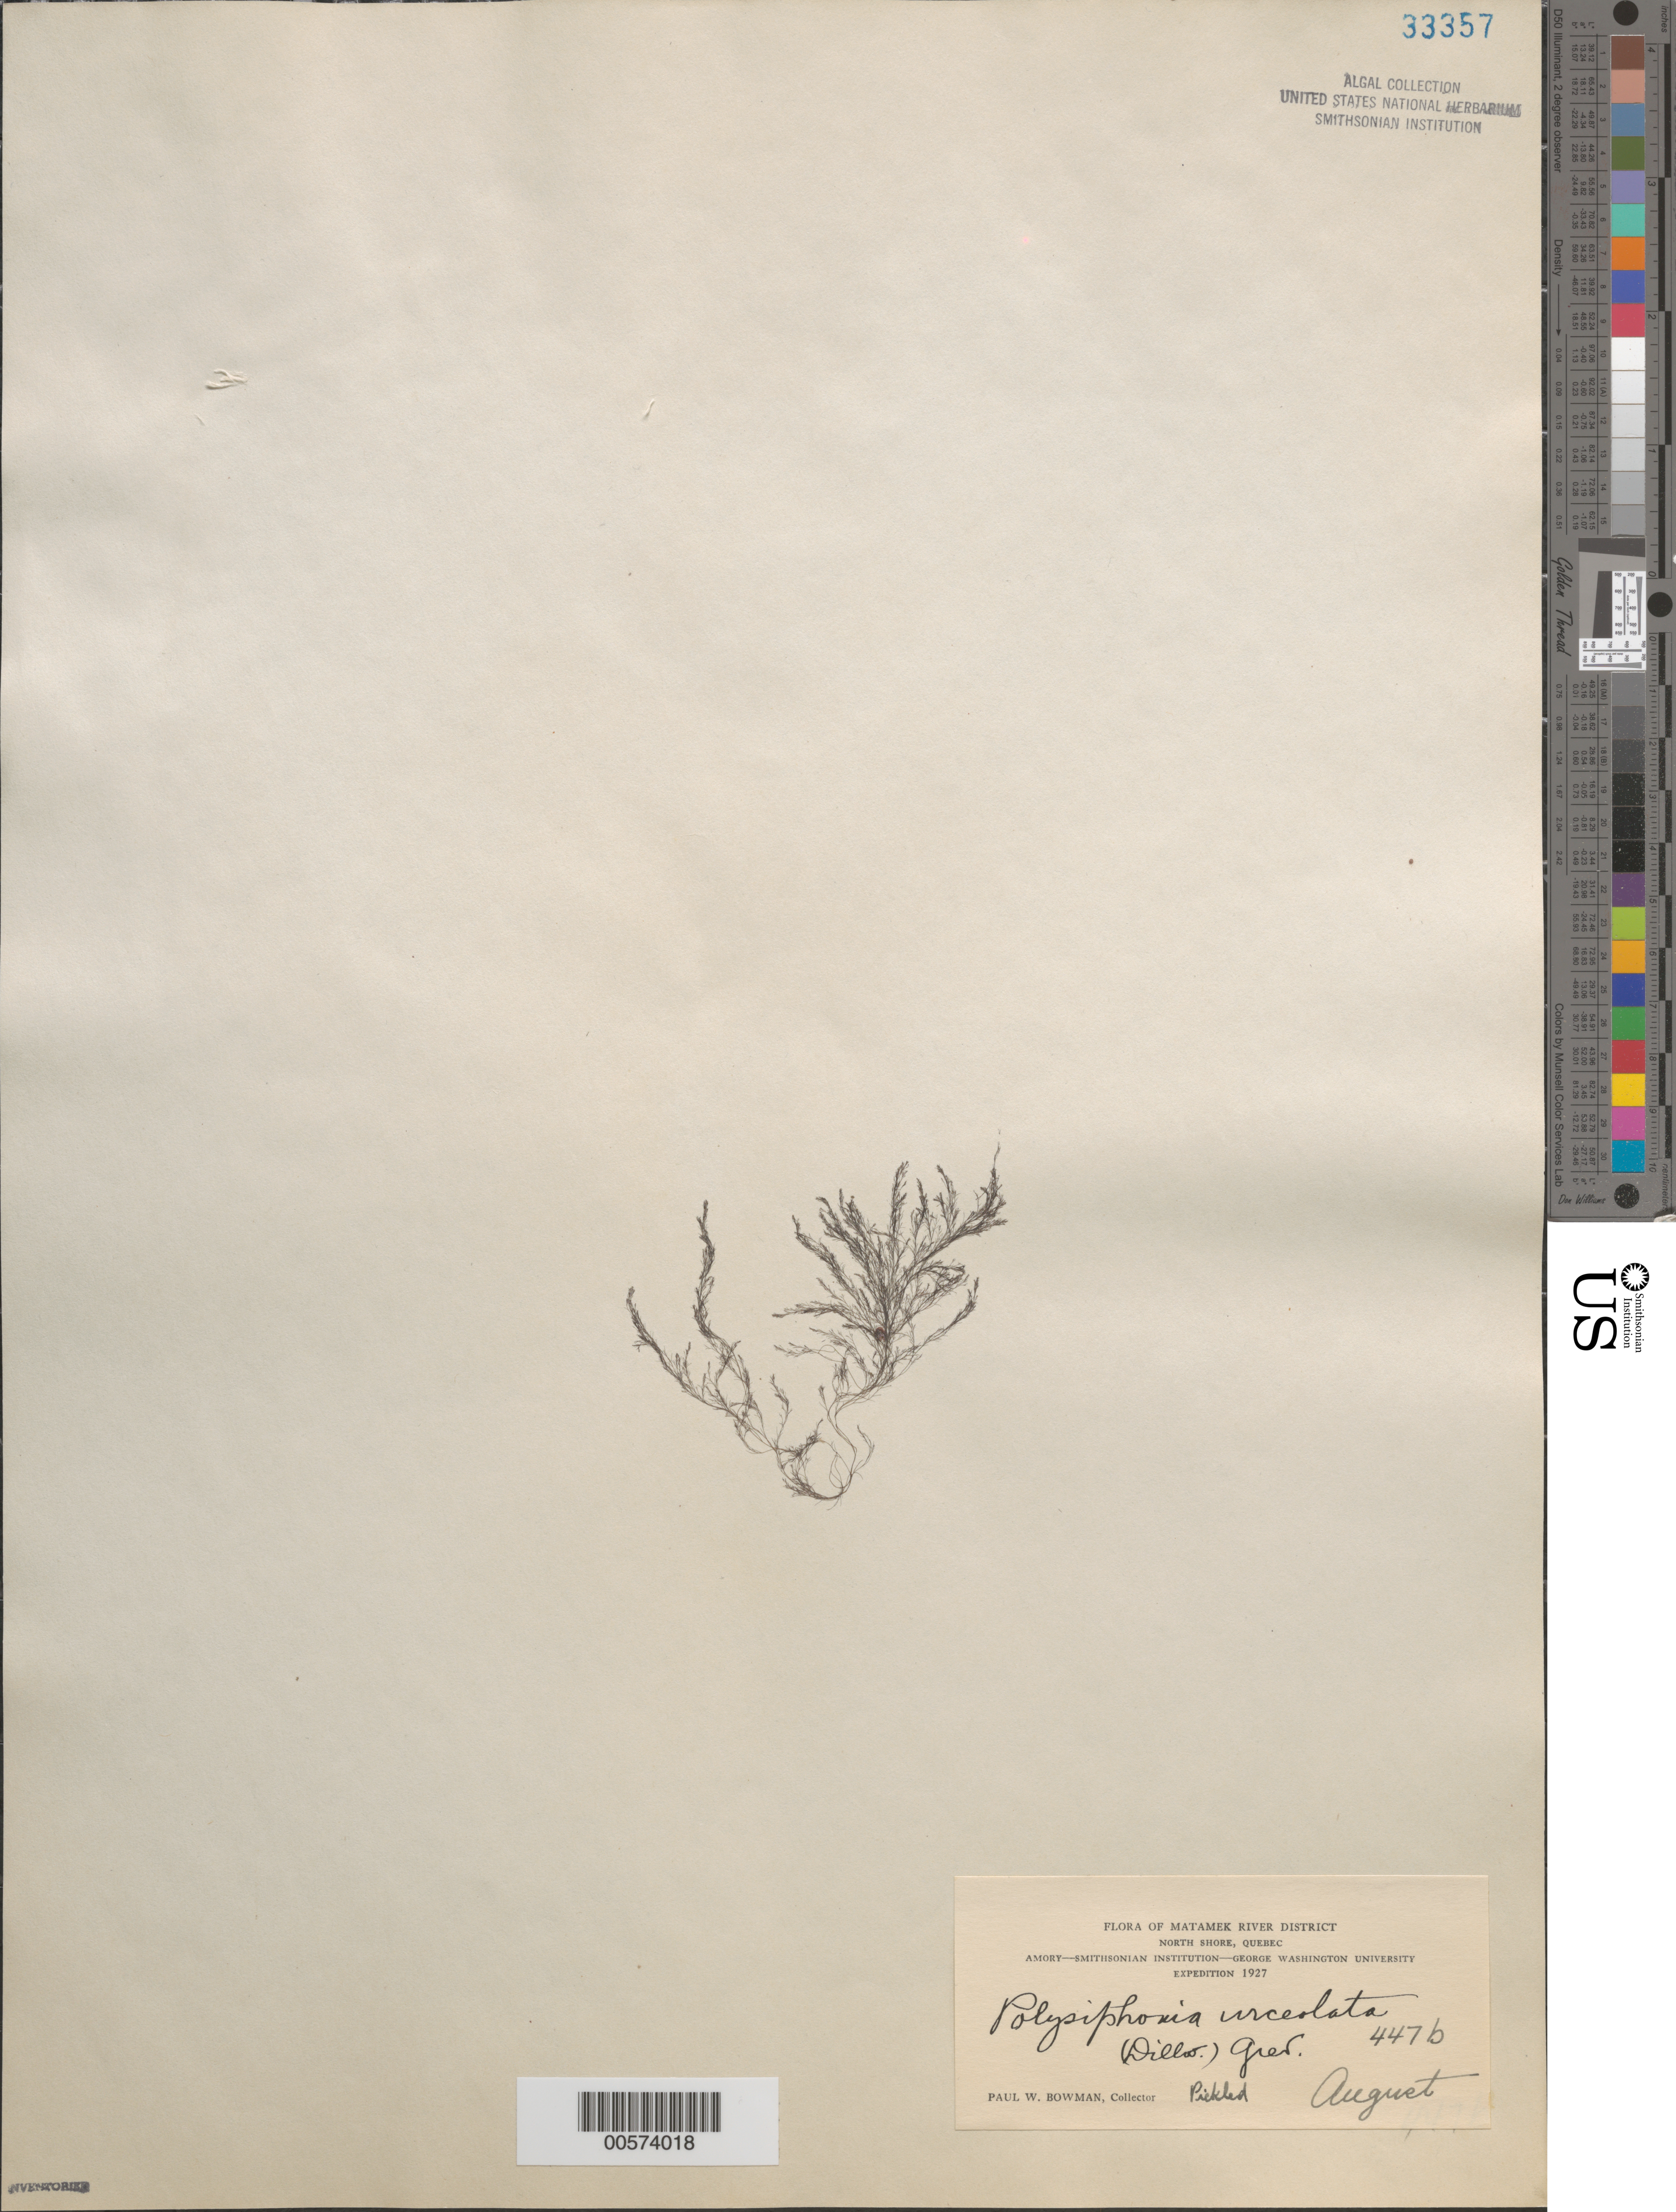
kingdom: Plantae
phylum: Rhodophyta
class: Florideophyceae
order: Ceramiales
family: Rhodomelaceae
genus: Polysiphonia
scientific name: Polysiphonia urceolata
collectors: P. Bowman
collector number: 447b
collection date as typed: Aug 1927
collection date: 1927-08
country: Canada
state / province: Quebec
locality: Matamek river district, north shore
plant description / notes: Amory-Smithsonian Institution-George Washington University Expedition, 1927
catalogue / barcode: US 33357